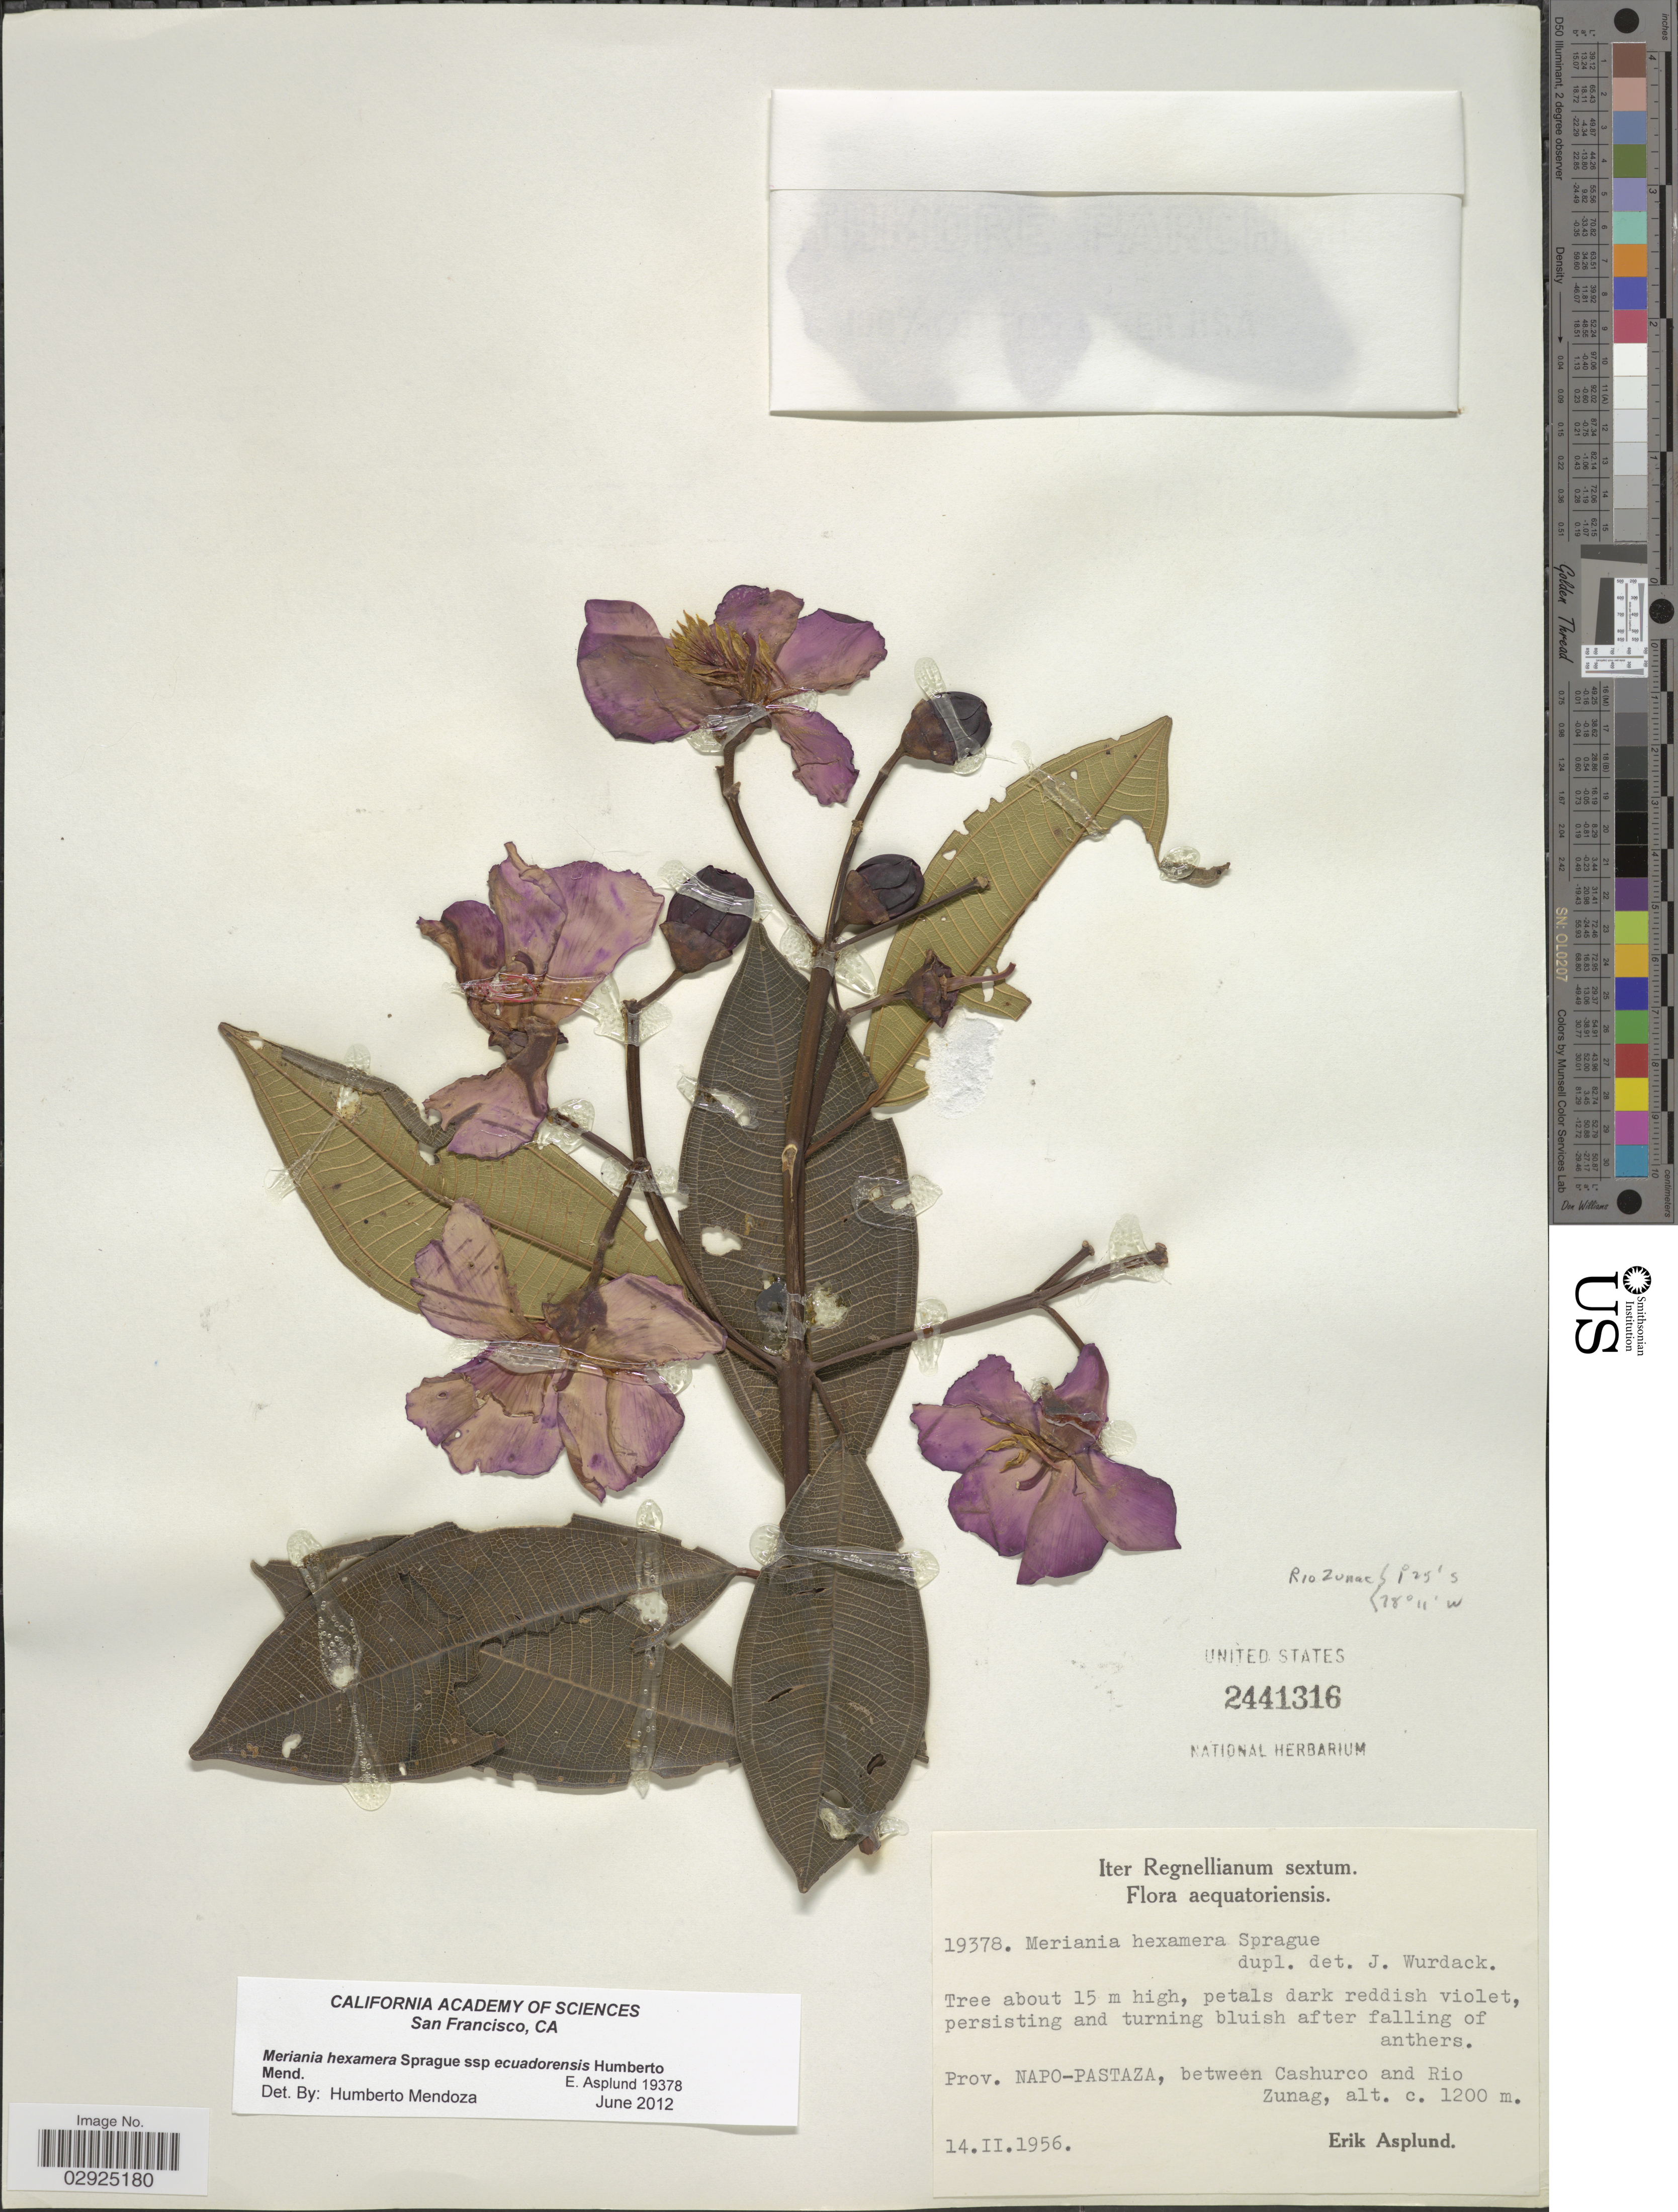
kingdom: Plantae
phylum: Tracheophyta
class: Magnoliopsida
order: Myrtales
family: Melastomataceae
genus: Meriania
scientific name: Meriania hexamera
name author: Sprague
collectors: E. Asplund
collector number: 19378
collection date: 1956-02-14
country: Ecuador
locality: Prov. Napo - Pastaza, between Cashurco and Rio Zunag.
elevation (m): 1200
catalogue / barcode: US 2441316